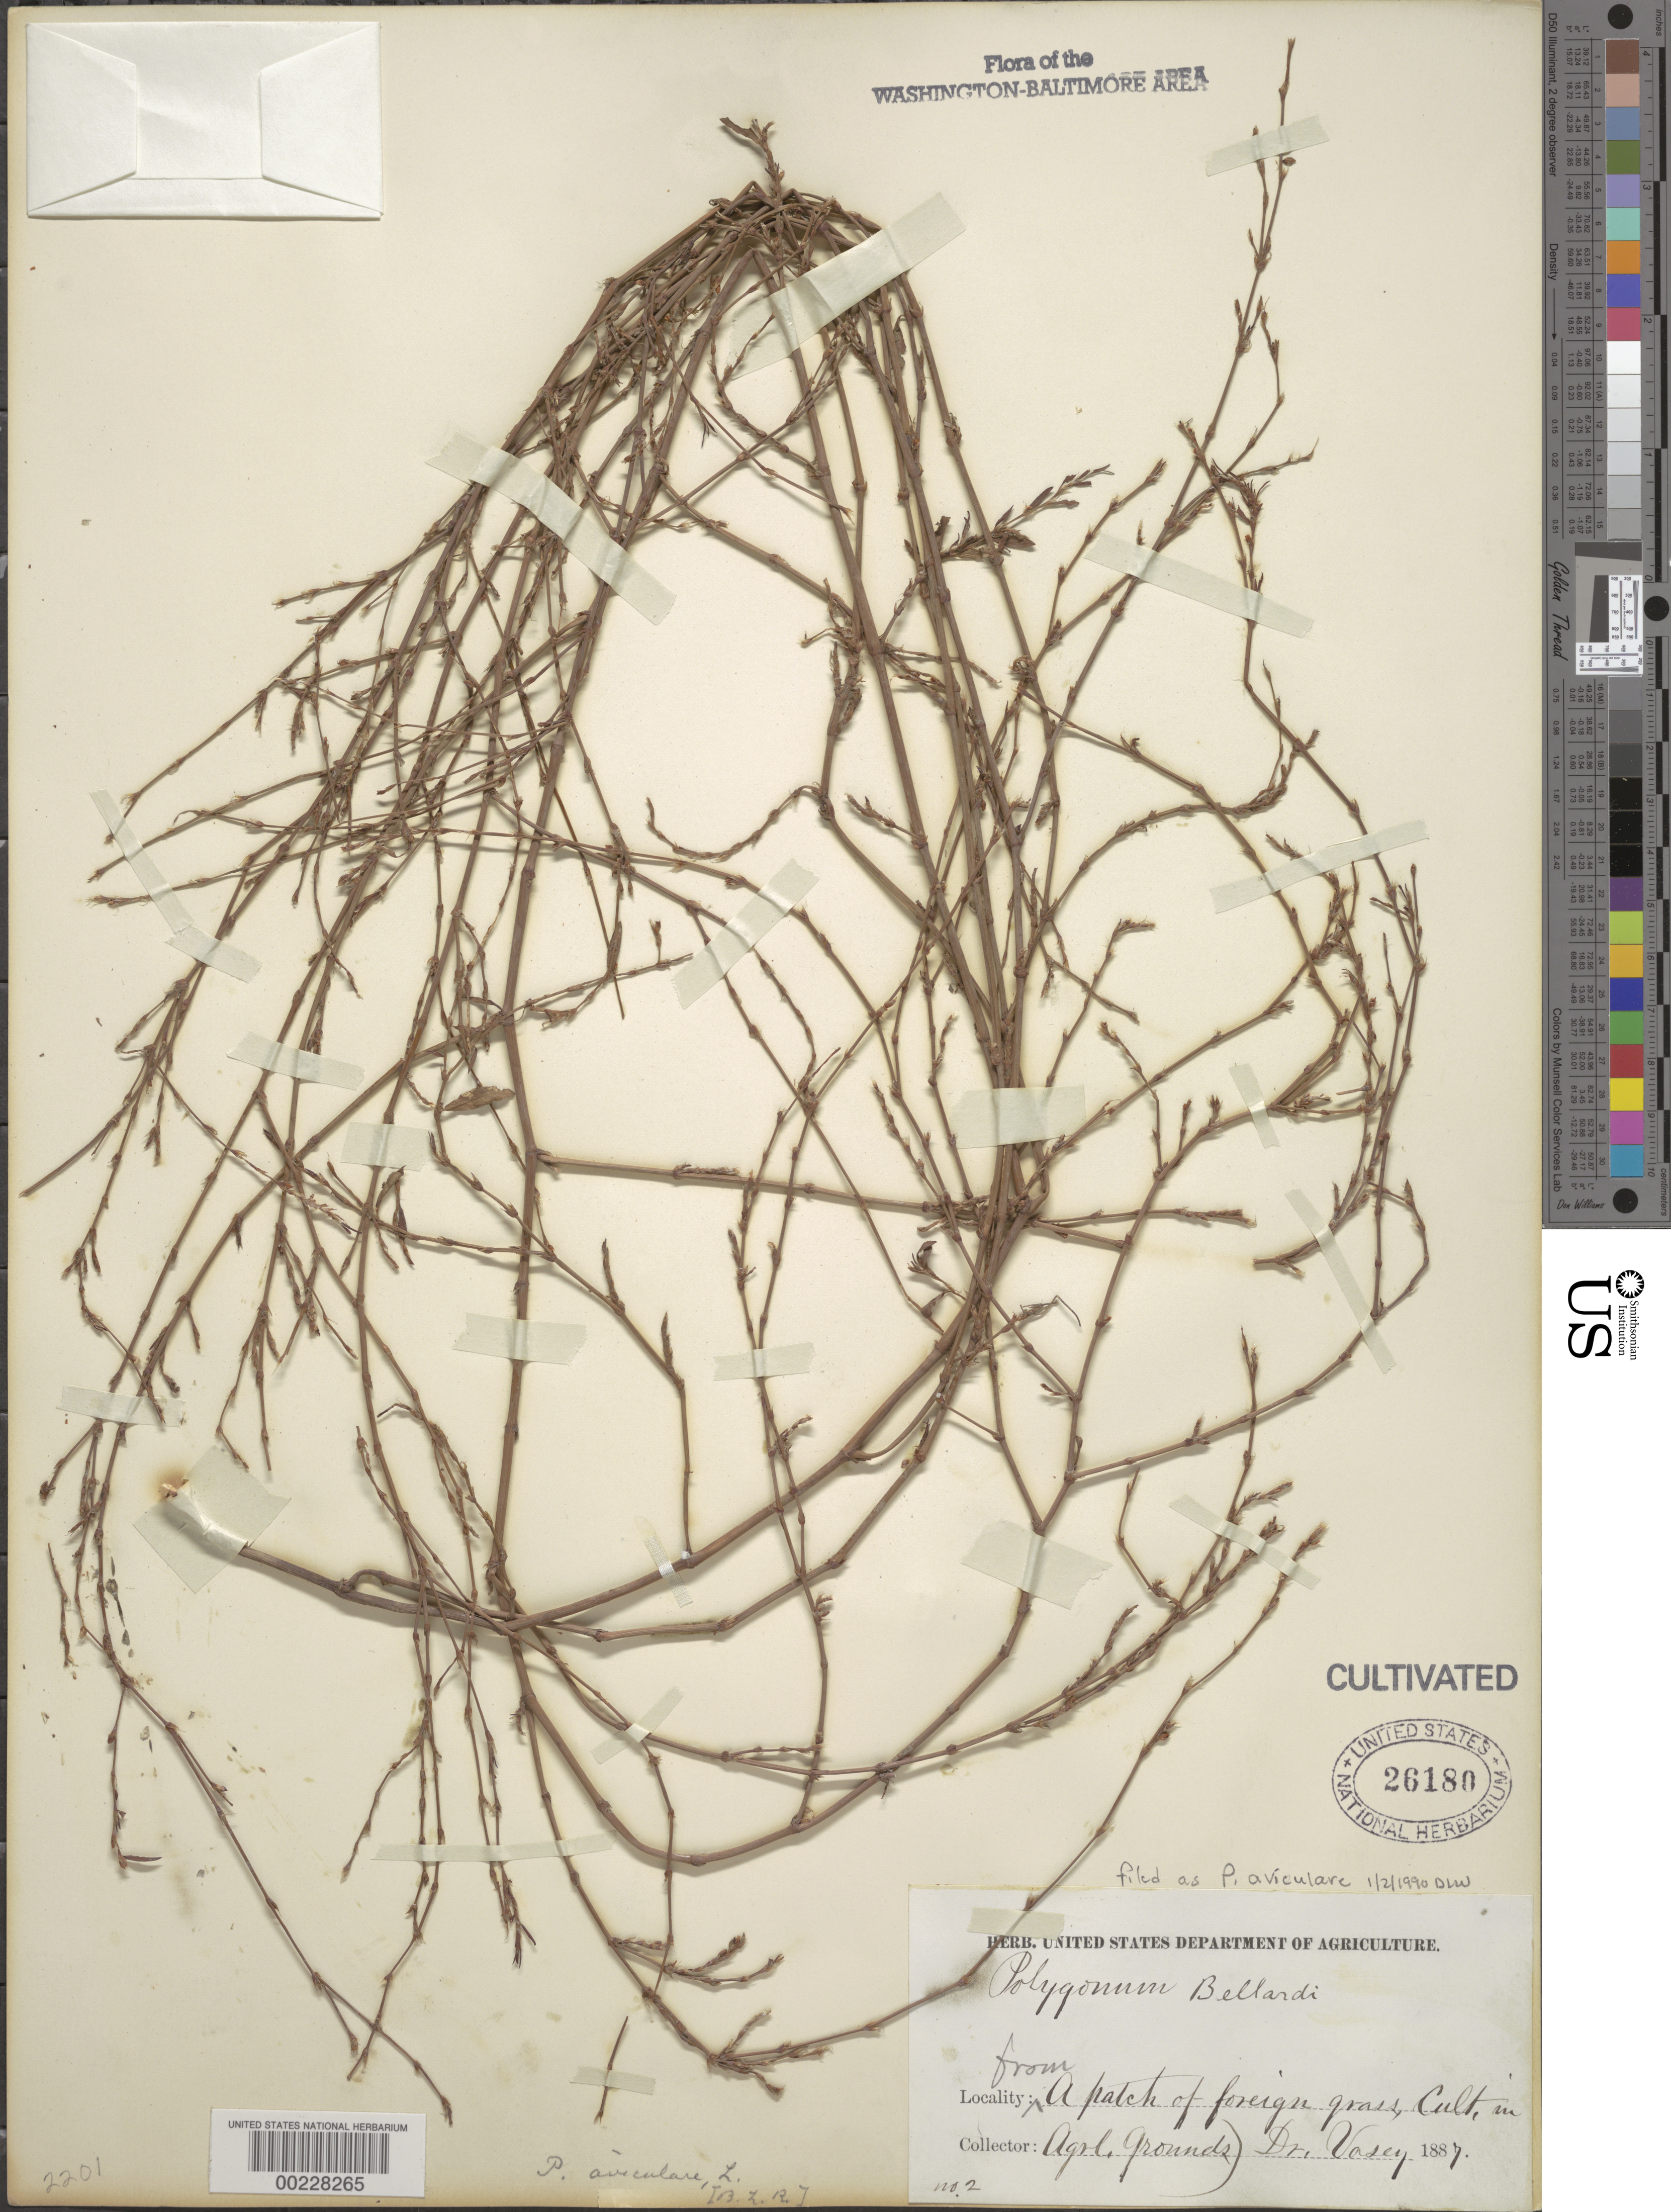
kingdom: Plantae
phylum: Tracheophyta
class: Magnoliopsida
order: Caryophyllales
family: Polygonaceae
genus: Polygonum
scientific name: Polygonum aviculare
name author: L.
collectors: G. R. Vasey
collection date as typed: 1887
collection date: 1887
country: United States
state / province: District of Columbia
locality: Agricultural grounds, from a patch of foreign grass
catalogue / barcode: US 26180